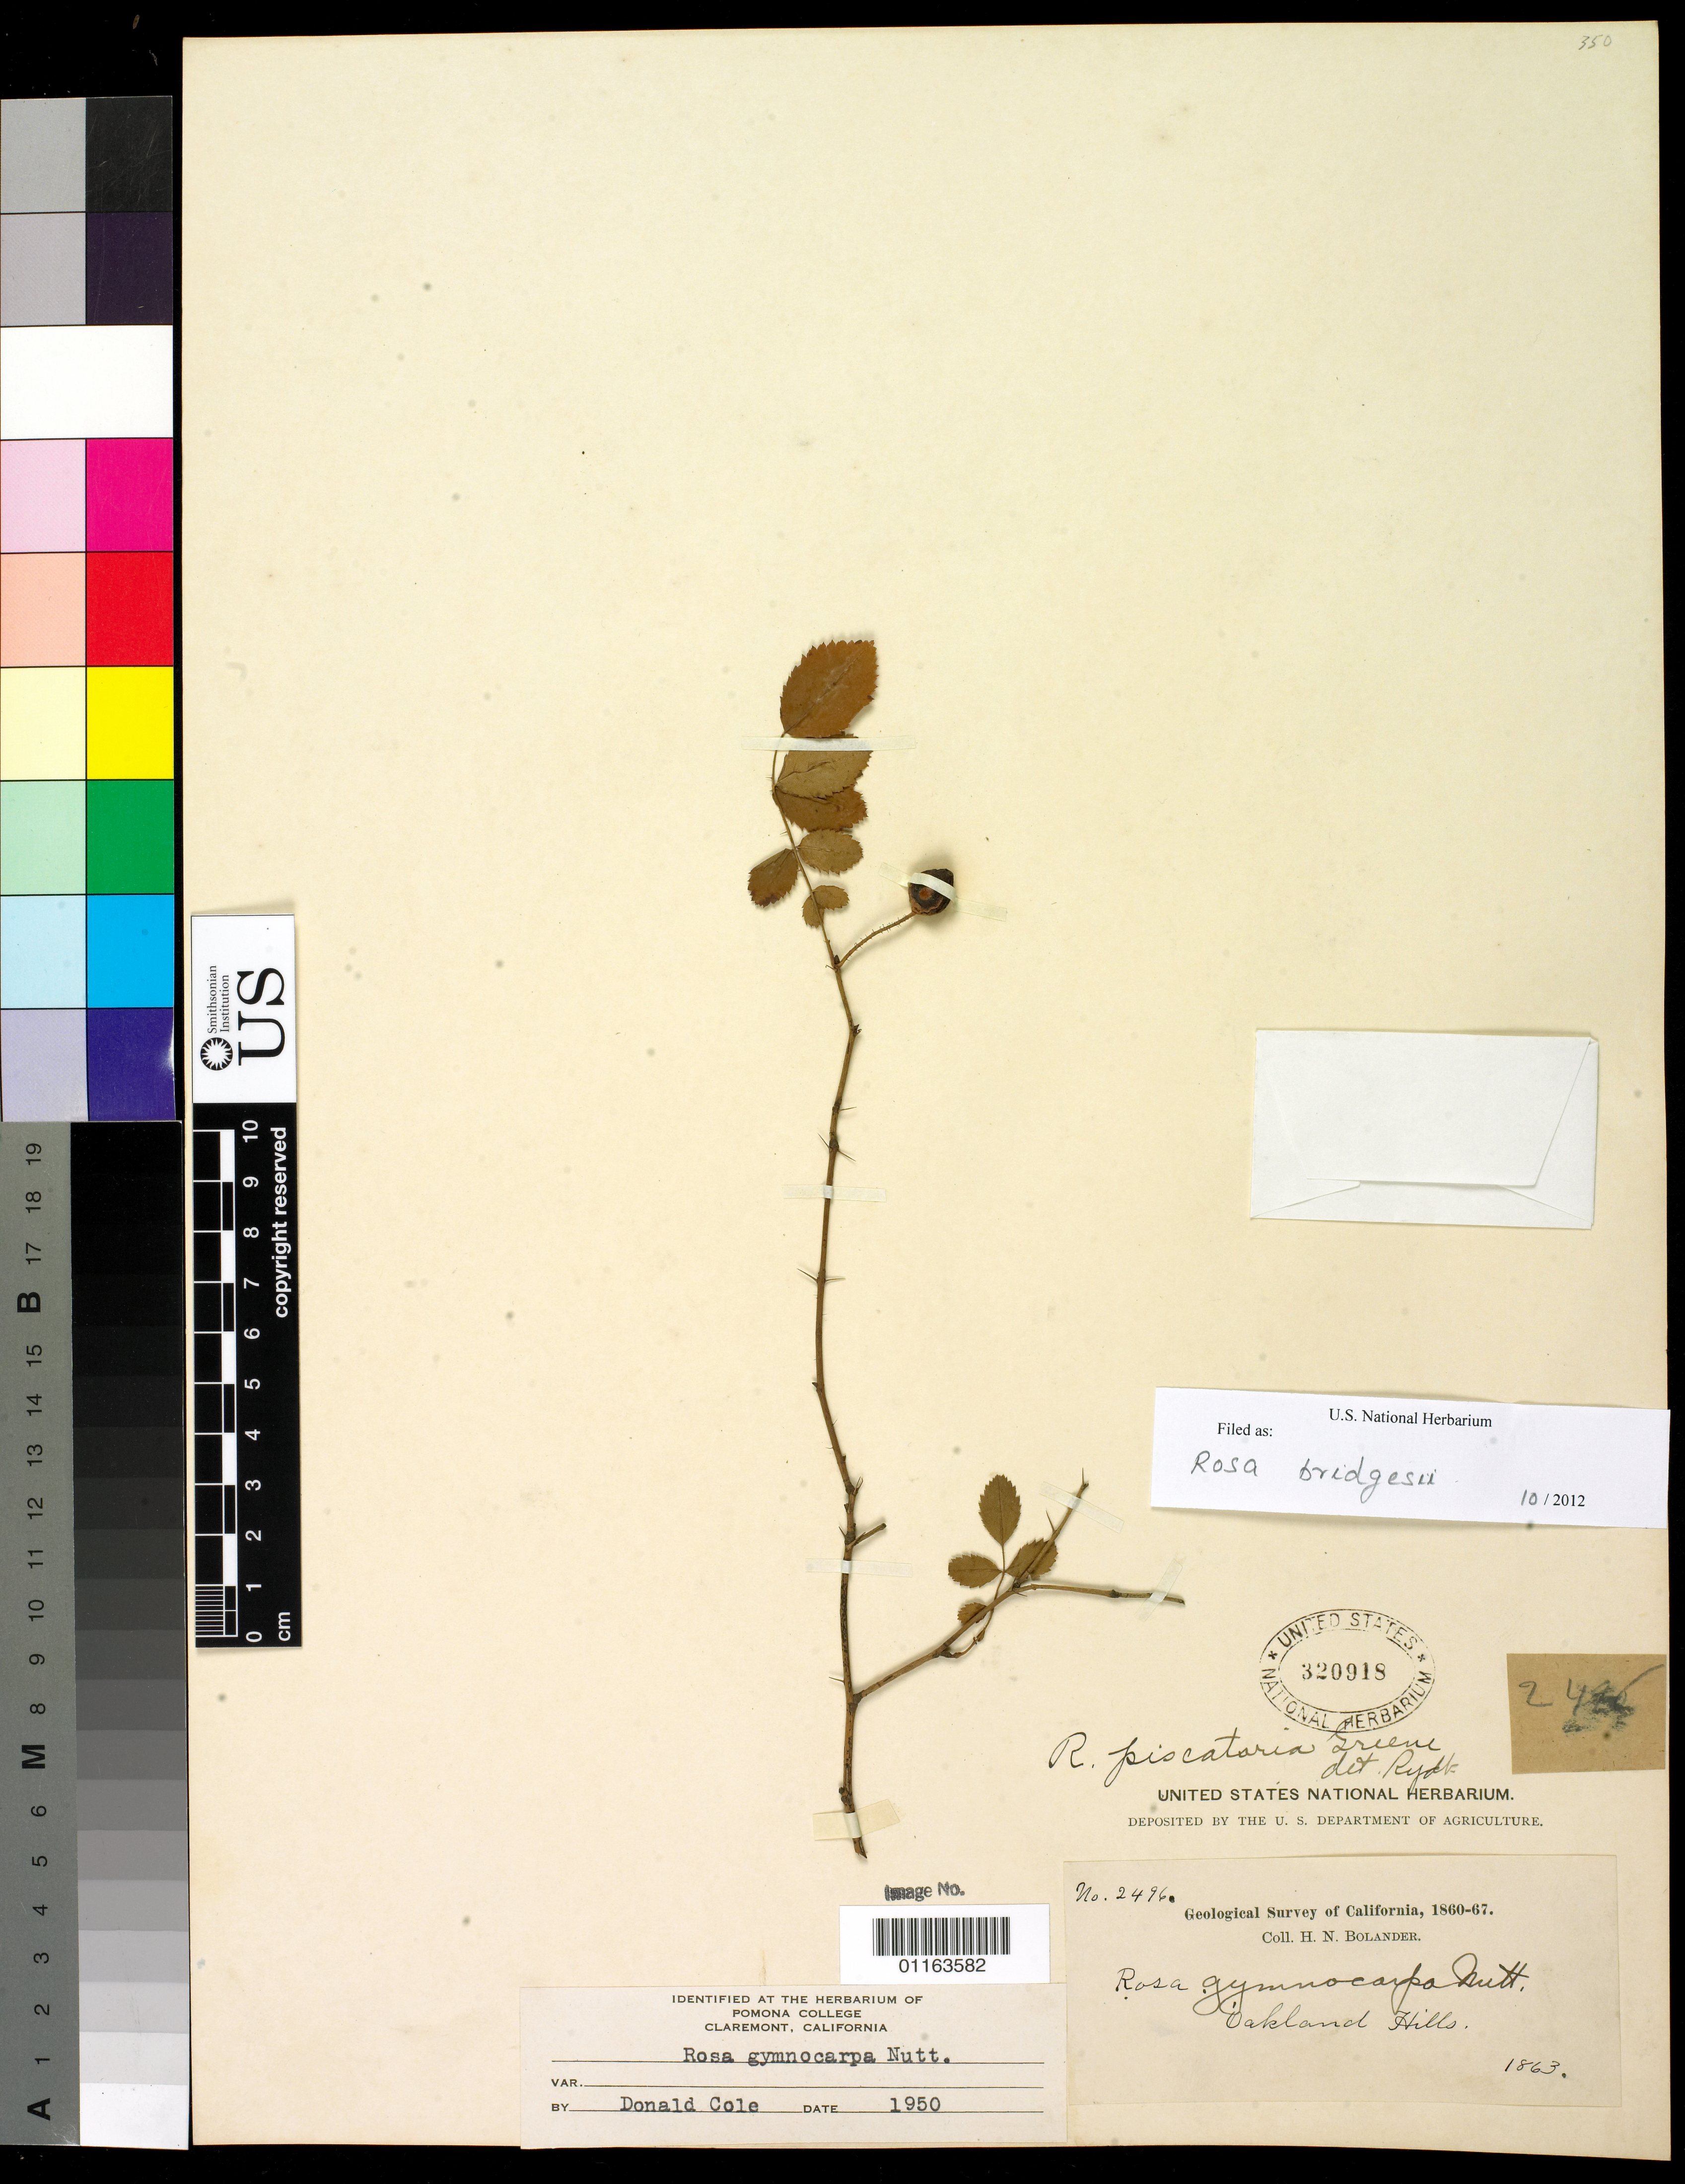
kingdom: Plantae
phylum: Tracheophyta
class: Magnoliopsida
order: Rosales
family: Rosaceae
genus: Rosa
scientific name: Rosa bridgesii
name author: Crép. ex Rydb.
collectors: H. Bolander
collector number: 2496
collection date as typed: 1863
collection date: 1863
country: United States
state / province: California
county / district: Alameda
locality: Oakland Hills.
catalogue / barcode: US 320918